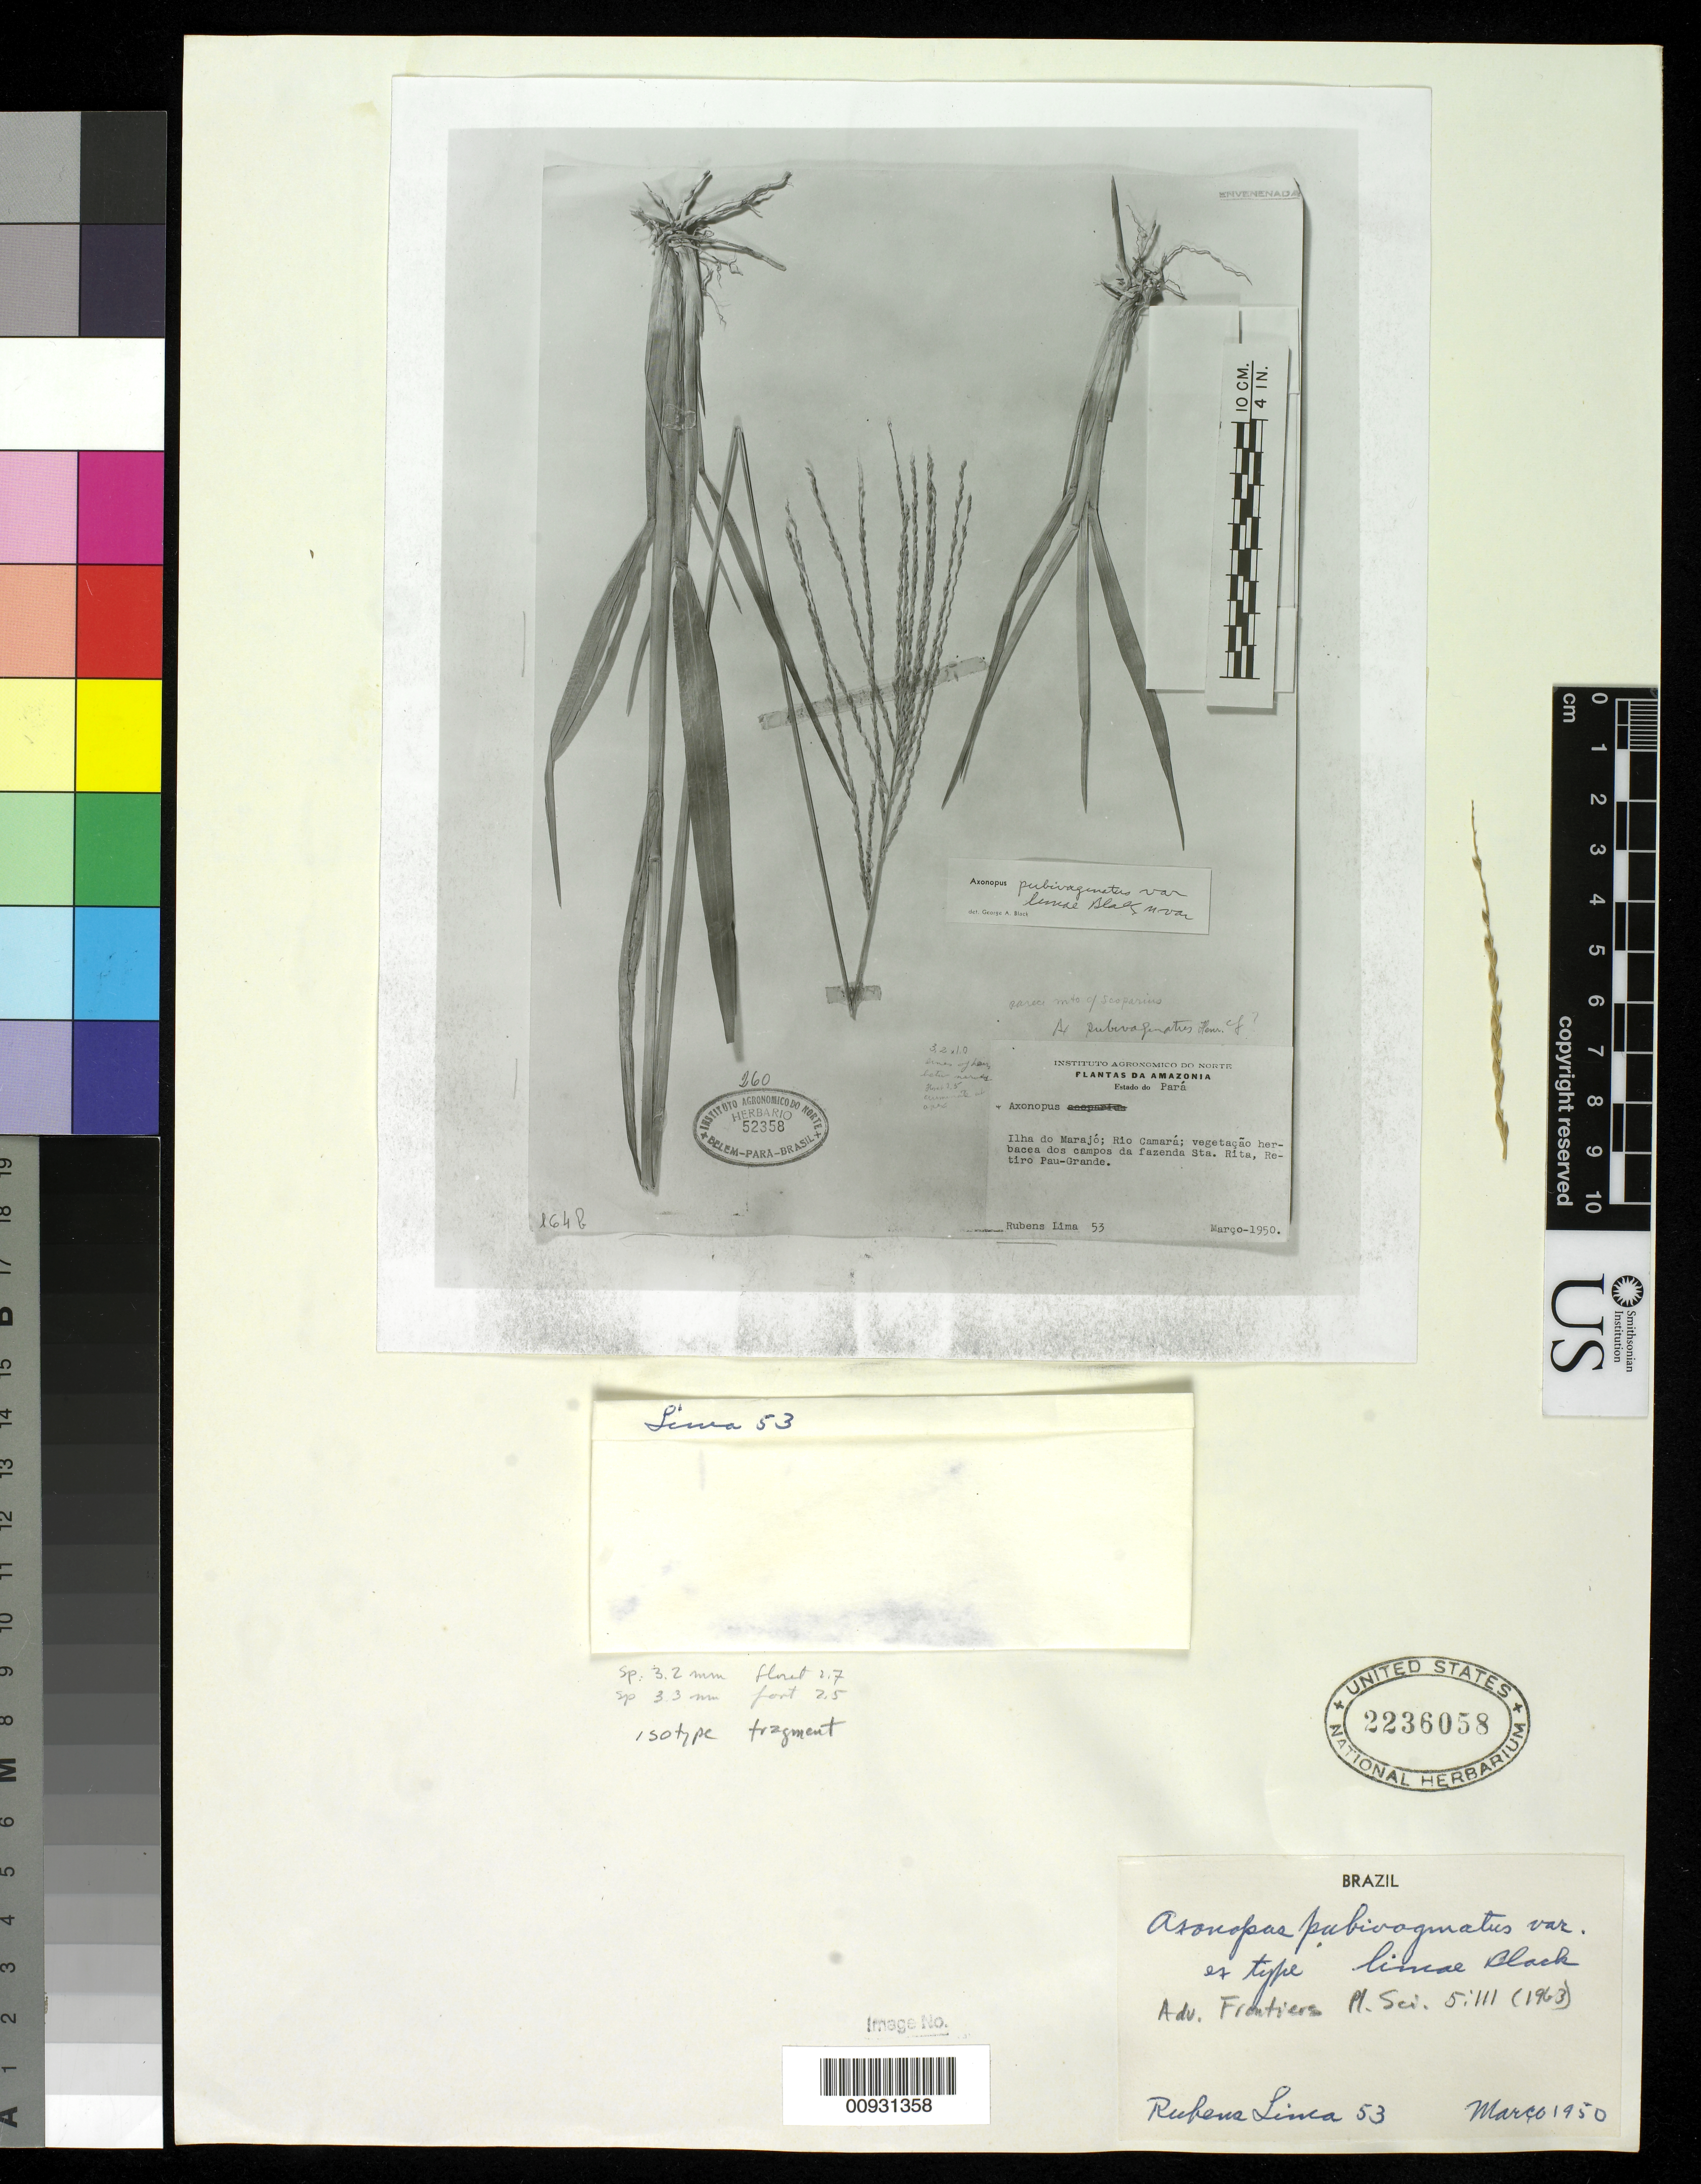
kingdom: Plantae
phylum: Tracheophyta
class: Liliopsida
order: Poales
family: Poaceae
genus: Axonopus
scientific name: Axonopus pubivaginatus var. limae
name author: G.A. Black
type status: Isotype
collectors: R. Lima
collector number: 53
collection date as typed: Mar 1950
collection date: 1950-03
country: Brazil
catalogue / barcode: US 2236058